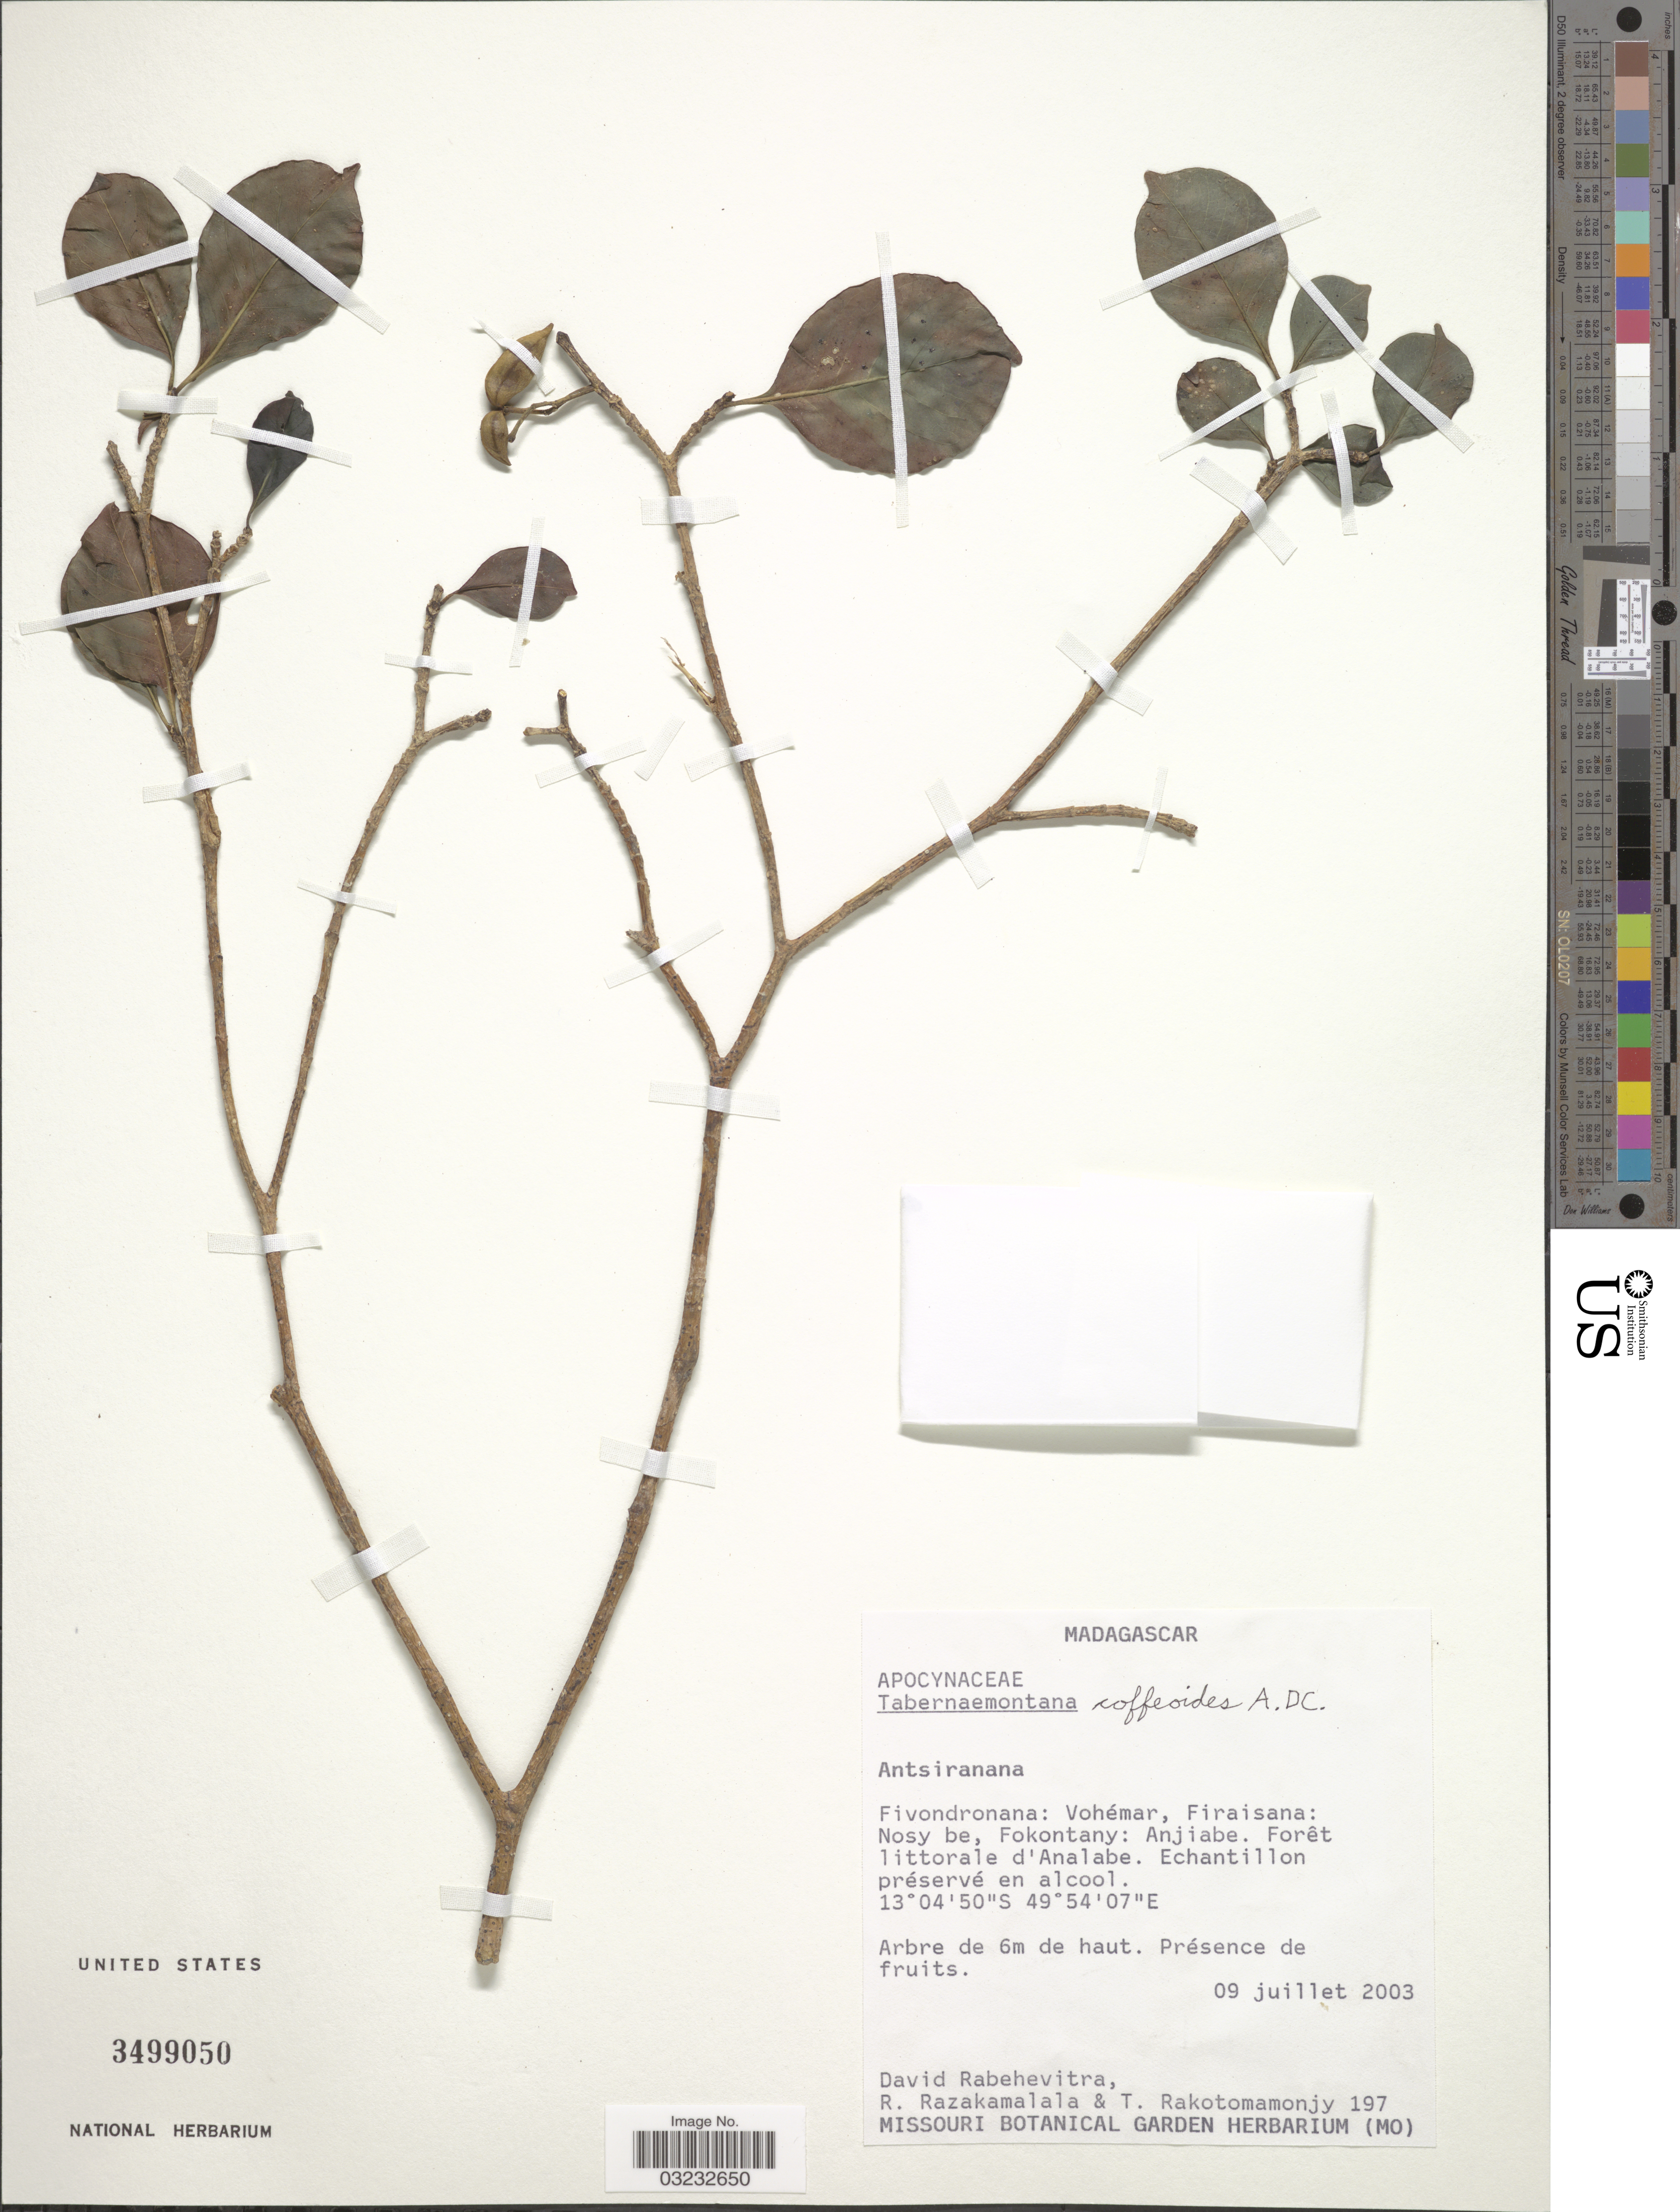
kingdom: Plantae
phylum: Tracheophyta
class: Magnoliopsida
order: Gentianales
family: Apocynaceae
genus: Tabernaemontana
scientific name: Tabernaemontana coffeoides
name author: Bojer ex A. DC.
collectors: D. Rabehevitra, R. Razakamalala & T. Rakotomamonjy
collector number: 197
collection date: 2003-07-09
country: Madagascar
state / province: Sava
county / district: Vohémar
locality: Fivondronana: Vohémar, Firaisana: Nosy be, Fokontany: Anjiabe. Forêt littorale d'Analabe. [INTERPRETTED: Nosibe]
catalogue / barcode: US 3499050